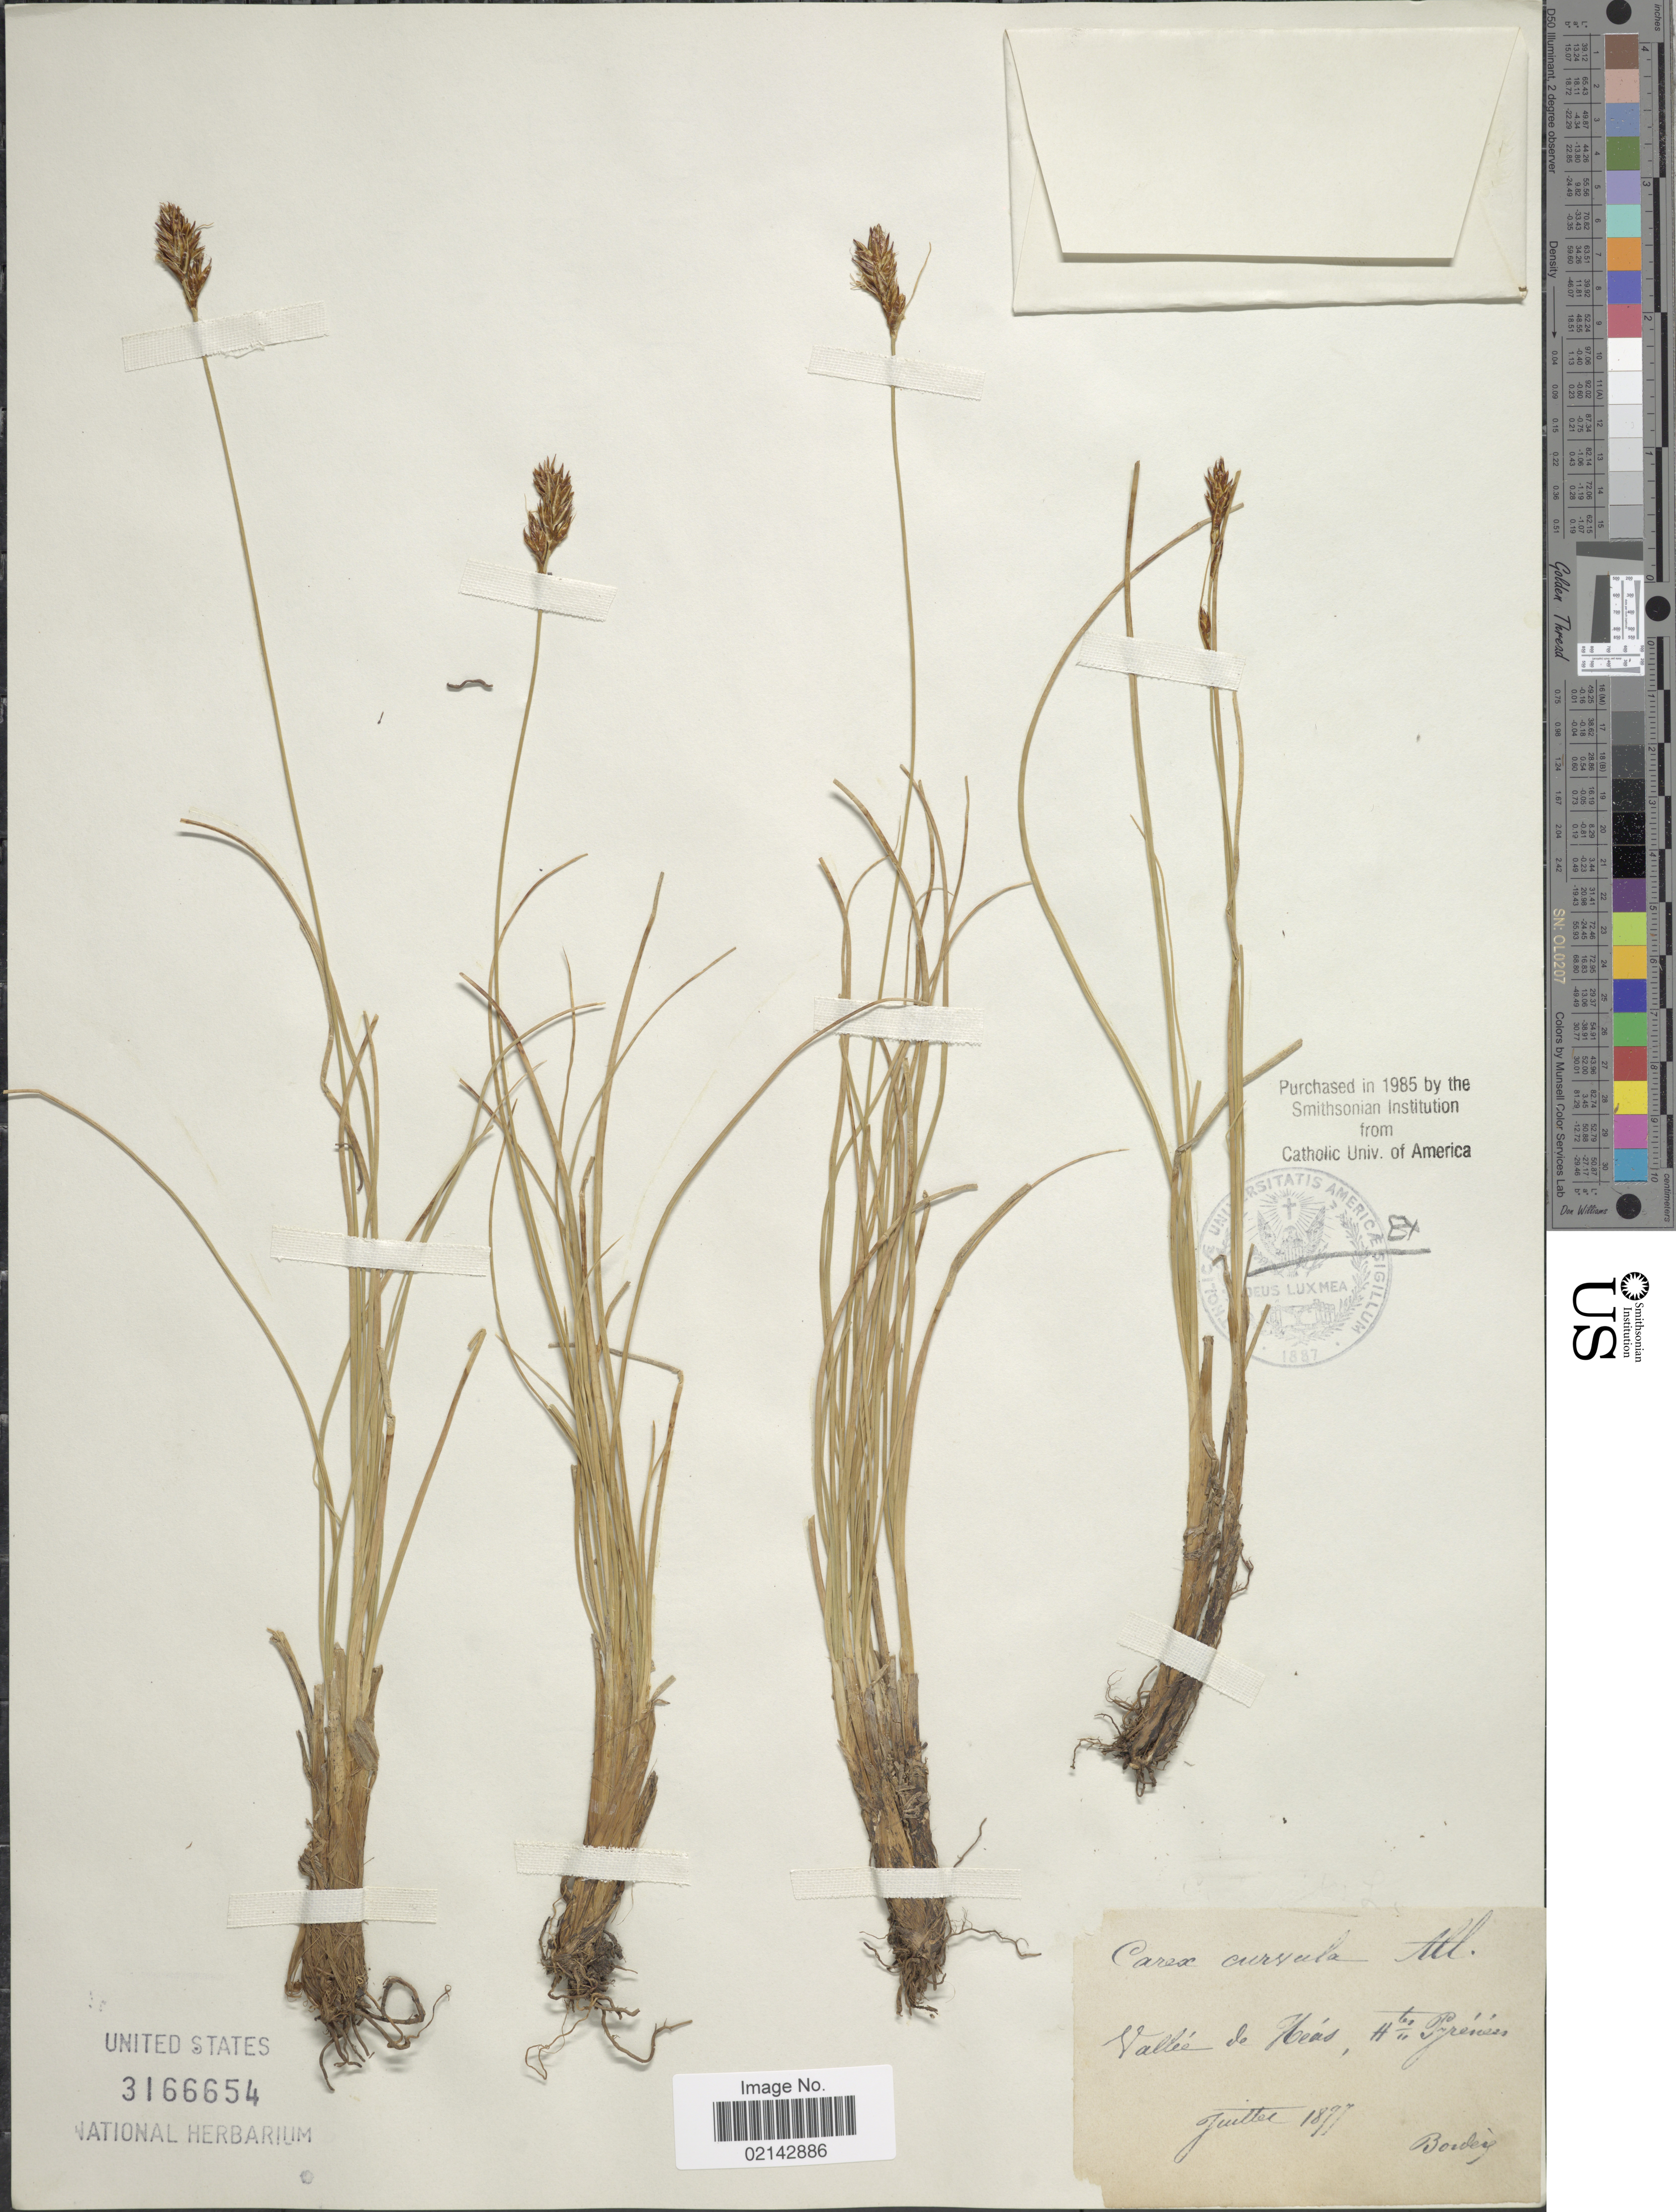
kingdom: Plantae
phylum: Tracheophyta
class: Liliopsida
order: Poales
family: Cyperaceae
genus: Carex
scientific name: Carex curvula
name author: All.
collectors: -. Bordère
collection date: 1877-07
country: France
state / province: Occitanie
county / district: Hautes-Pyrénées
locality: Vallee de Heas, Htes Pyrenees.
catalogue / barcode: US 3166654